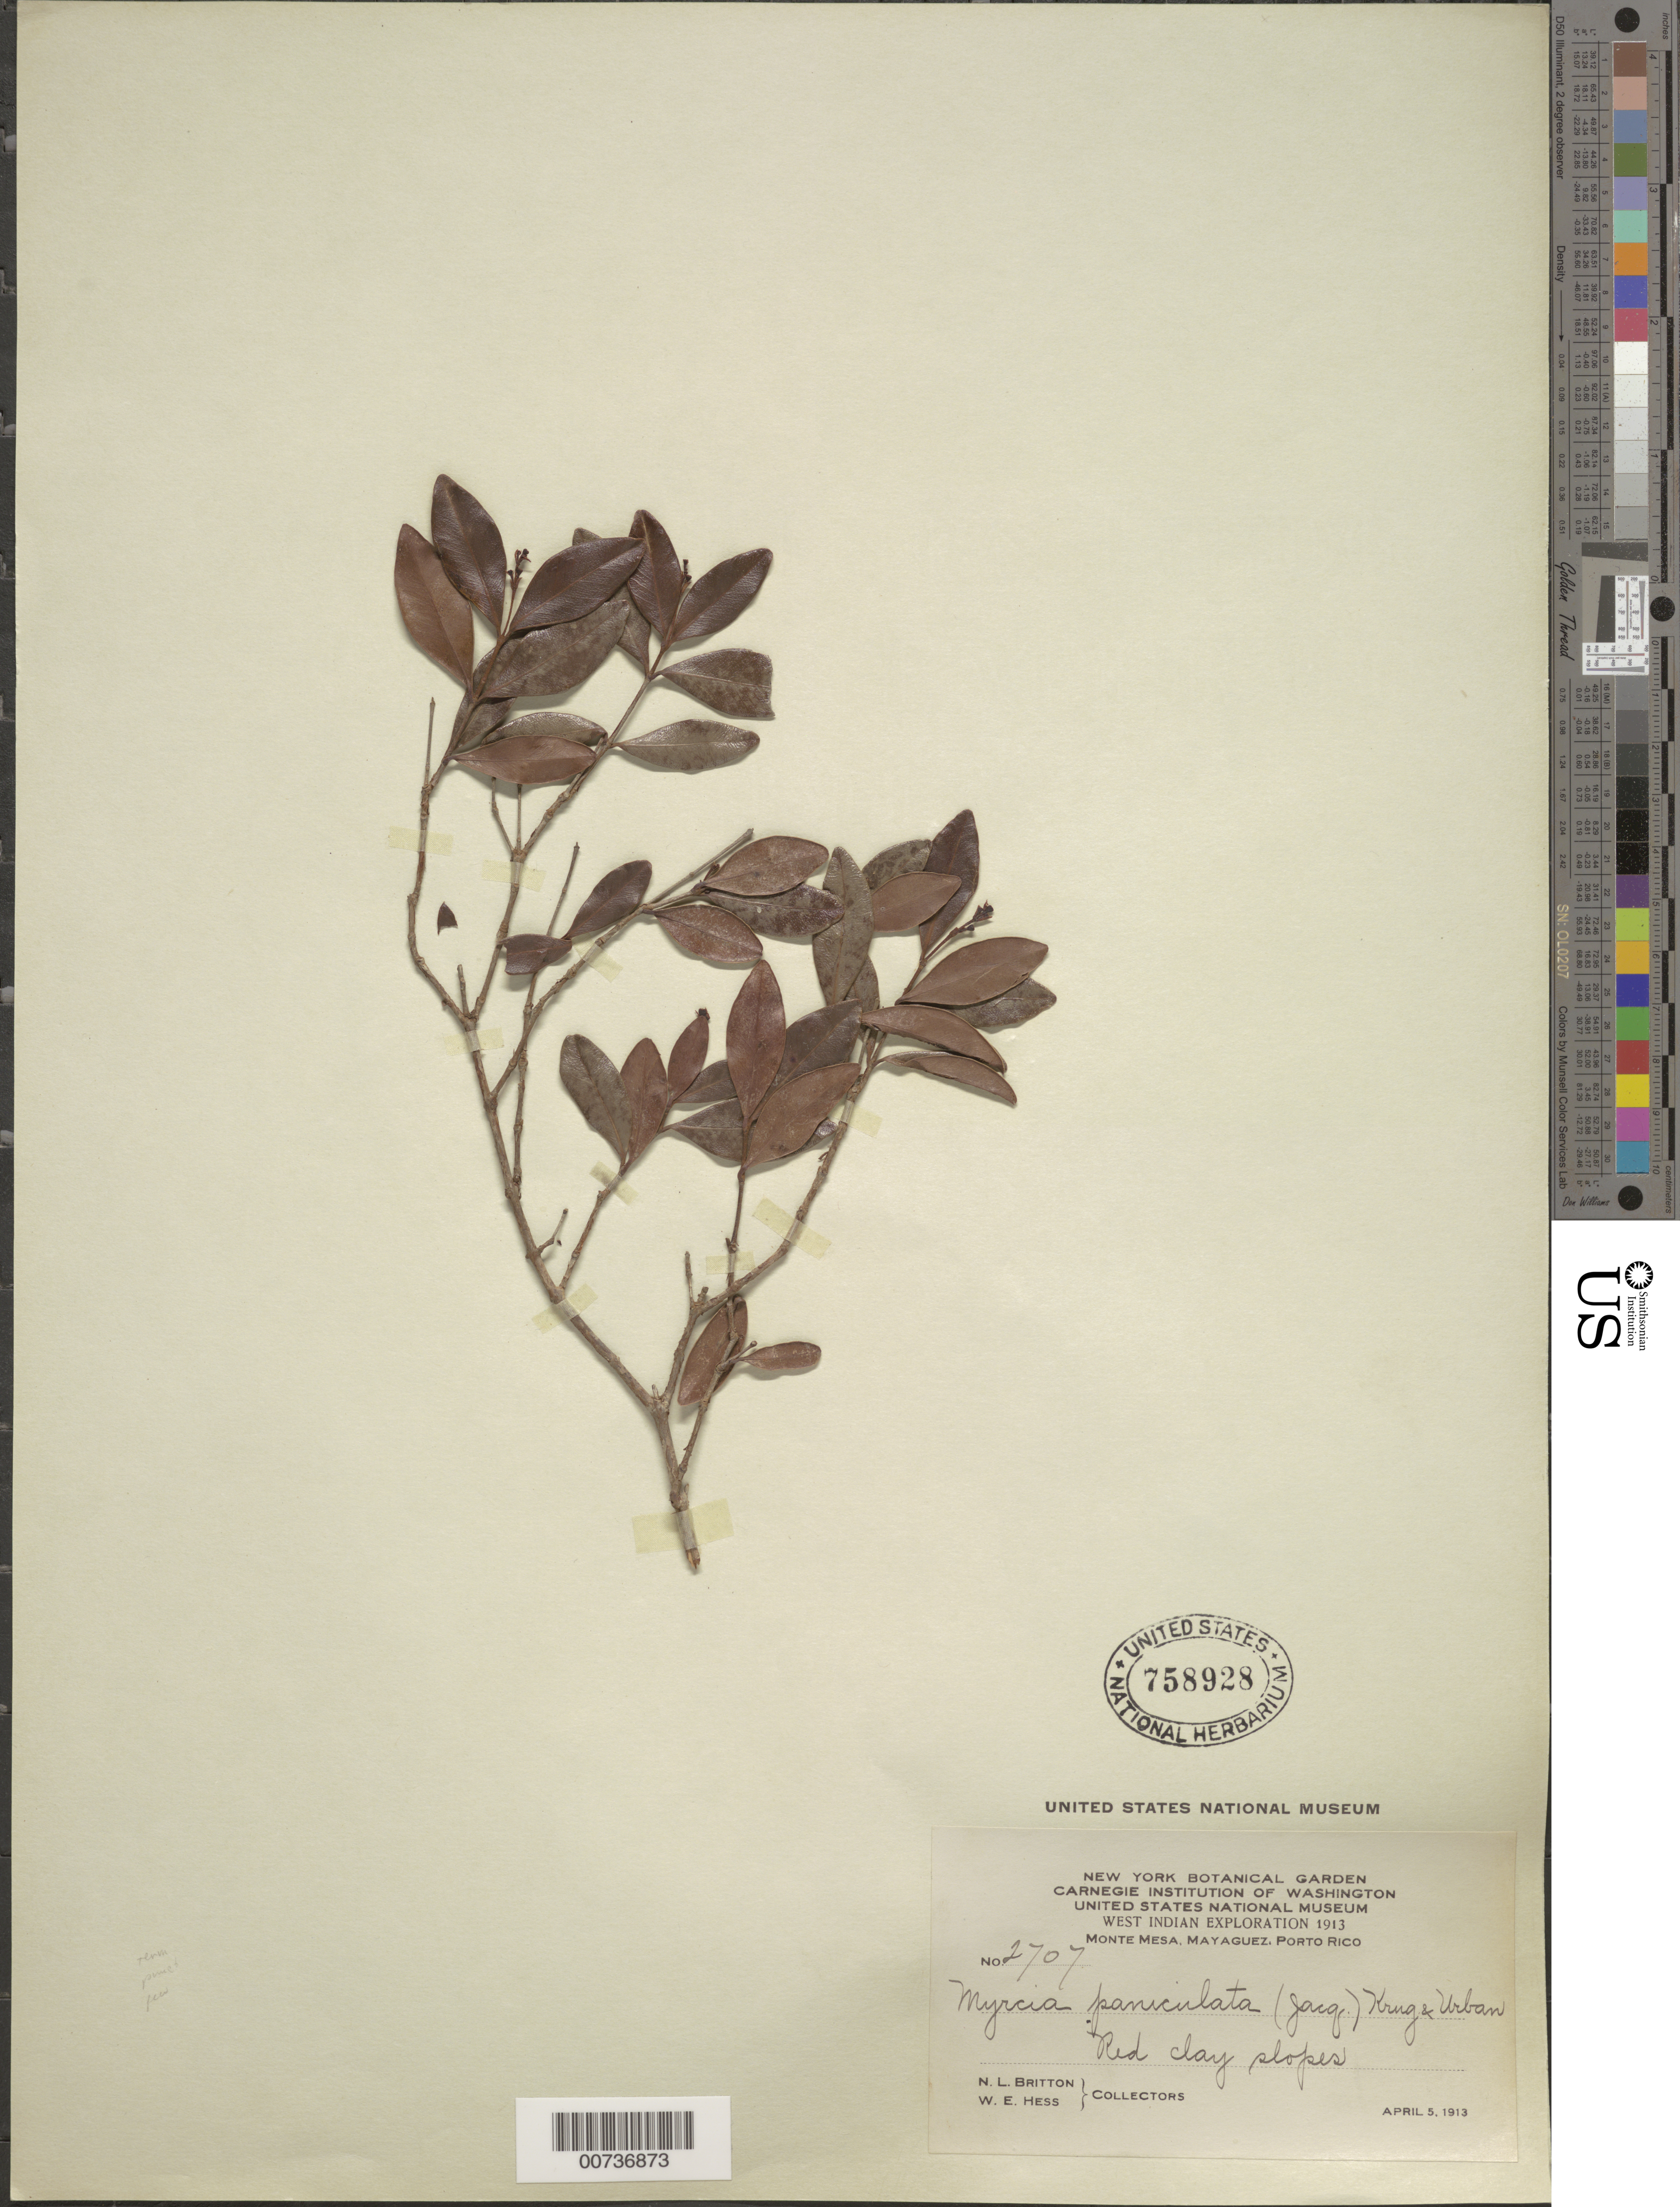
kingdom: Plantae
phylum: Tracheophyta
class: Magnoliopsida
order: Myrtales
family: Myrtaceae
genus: Myrcia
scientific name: Myrcia citrifolia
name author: (Aubl.) Urb.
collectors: N. Britton & W. Hess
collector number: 2707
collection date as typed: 05 Apr 1913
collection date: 1913-04-05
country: Puerto Rico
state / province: Mayagüez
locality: Monte Mesa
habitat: Red clay slopes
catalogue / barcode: US 758928